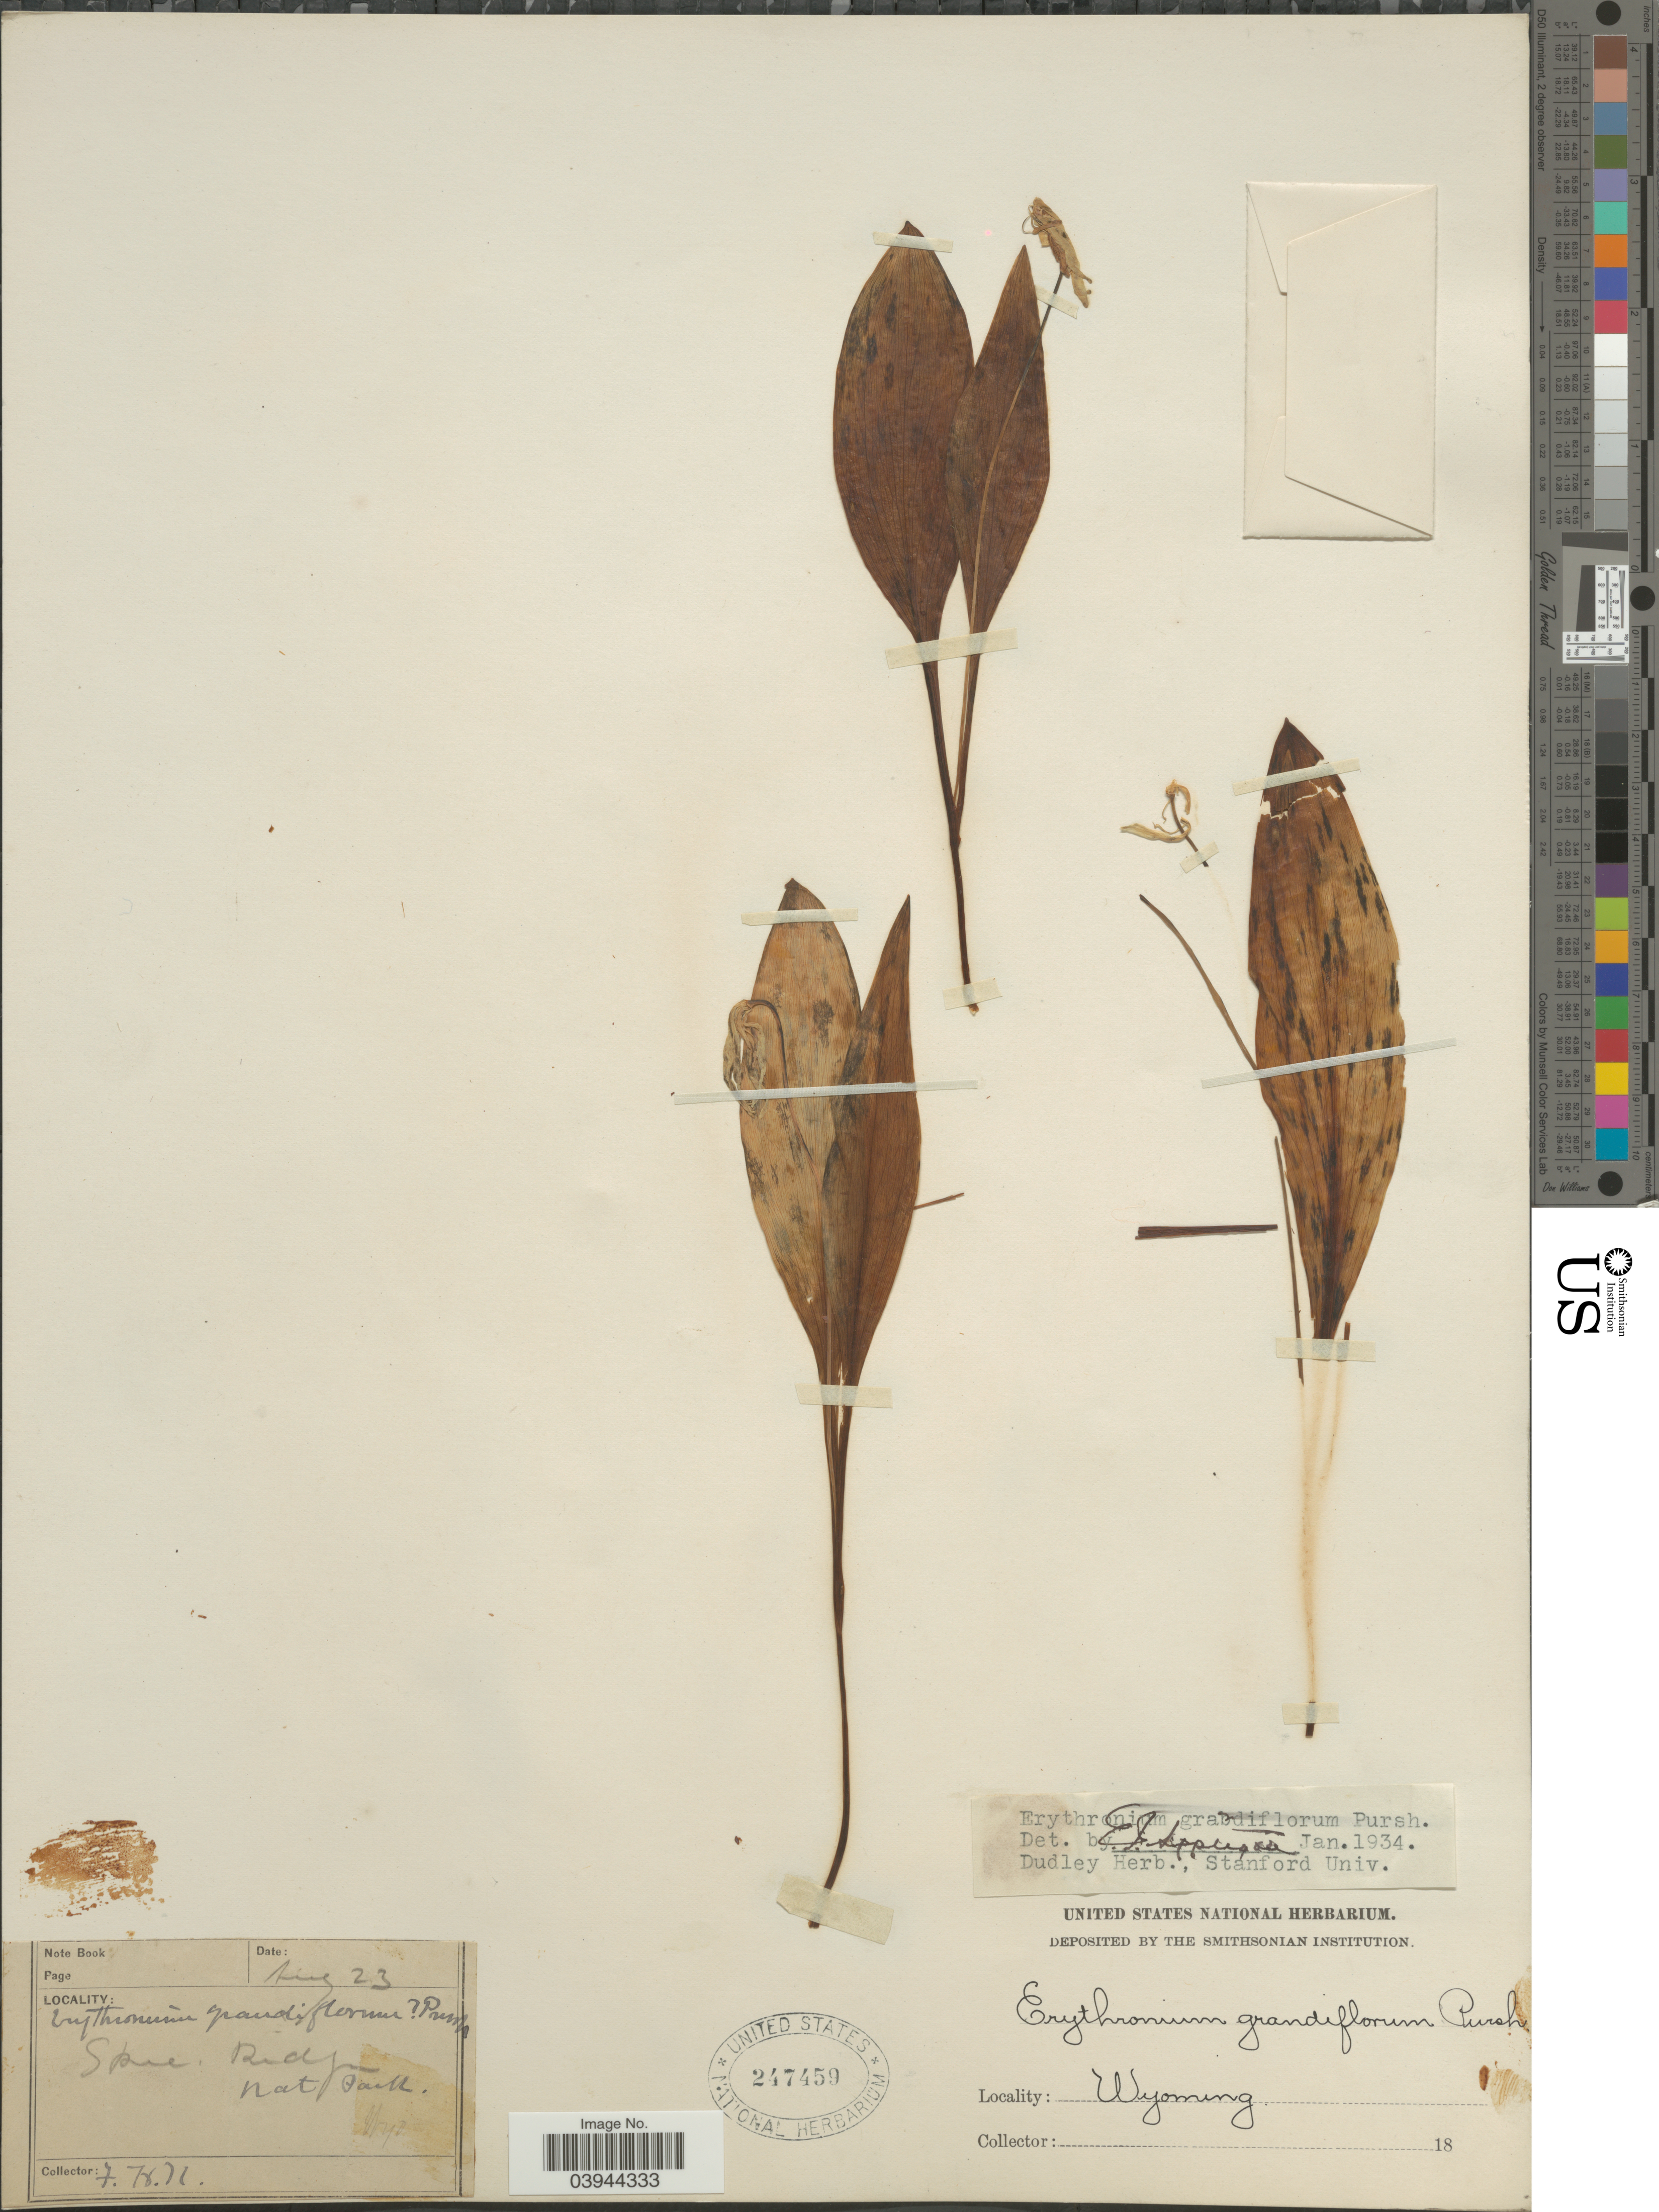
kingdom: Plantae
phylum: Tracheophyta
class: Liliopsida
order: Liliales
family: Liliaceae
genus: Erythronium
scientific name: Erythronium grandiflorum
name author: Pursh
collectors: F. H. K.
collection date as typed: Transcribed d/m/y: /8/23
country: United States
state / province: Wyoming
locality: Spie. Ridge. Nat. Park.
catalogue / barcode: US 247459